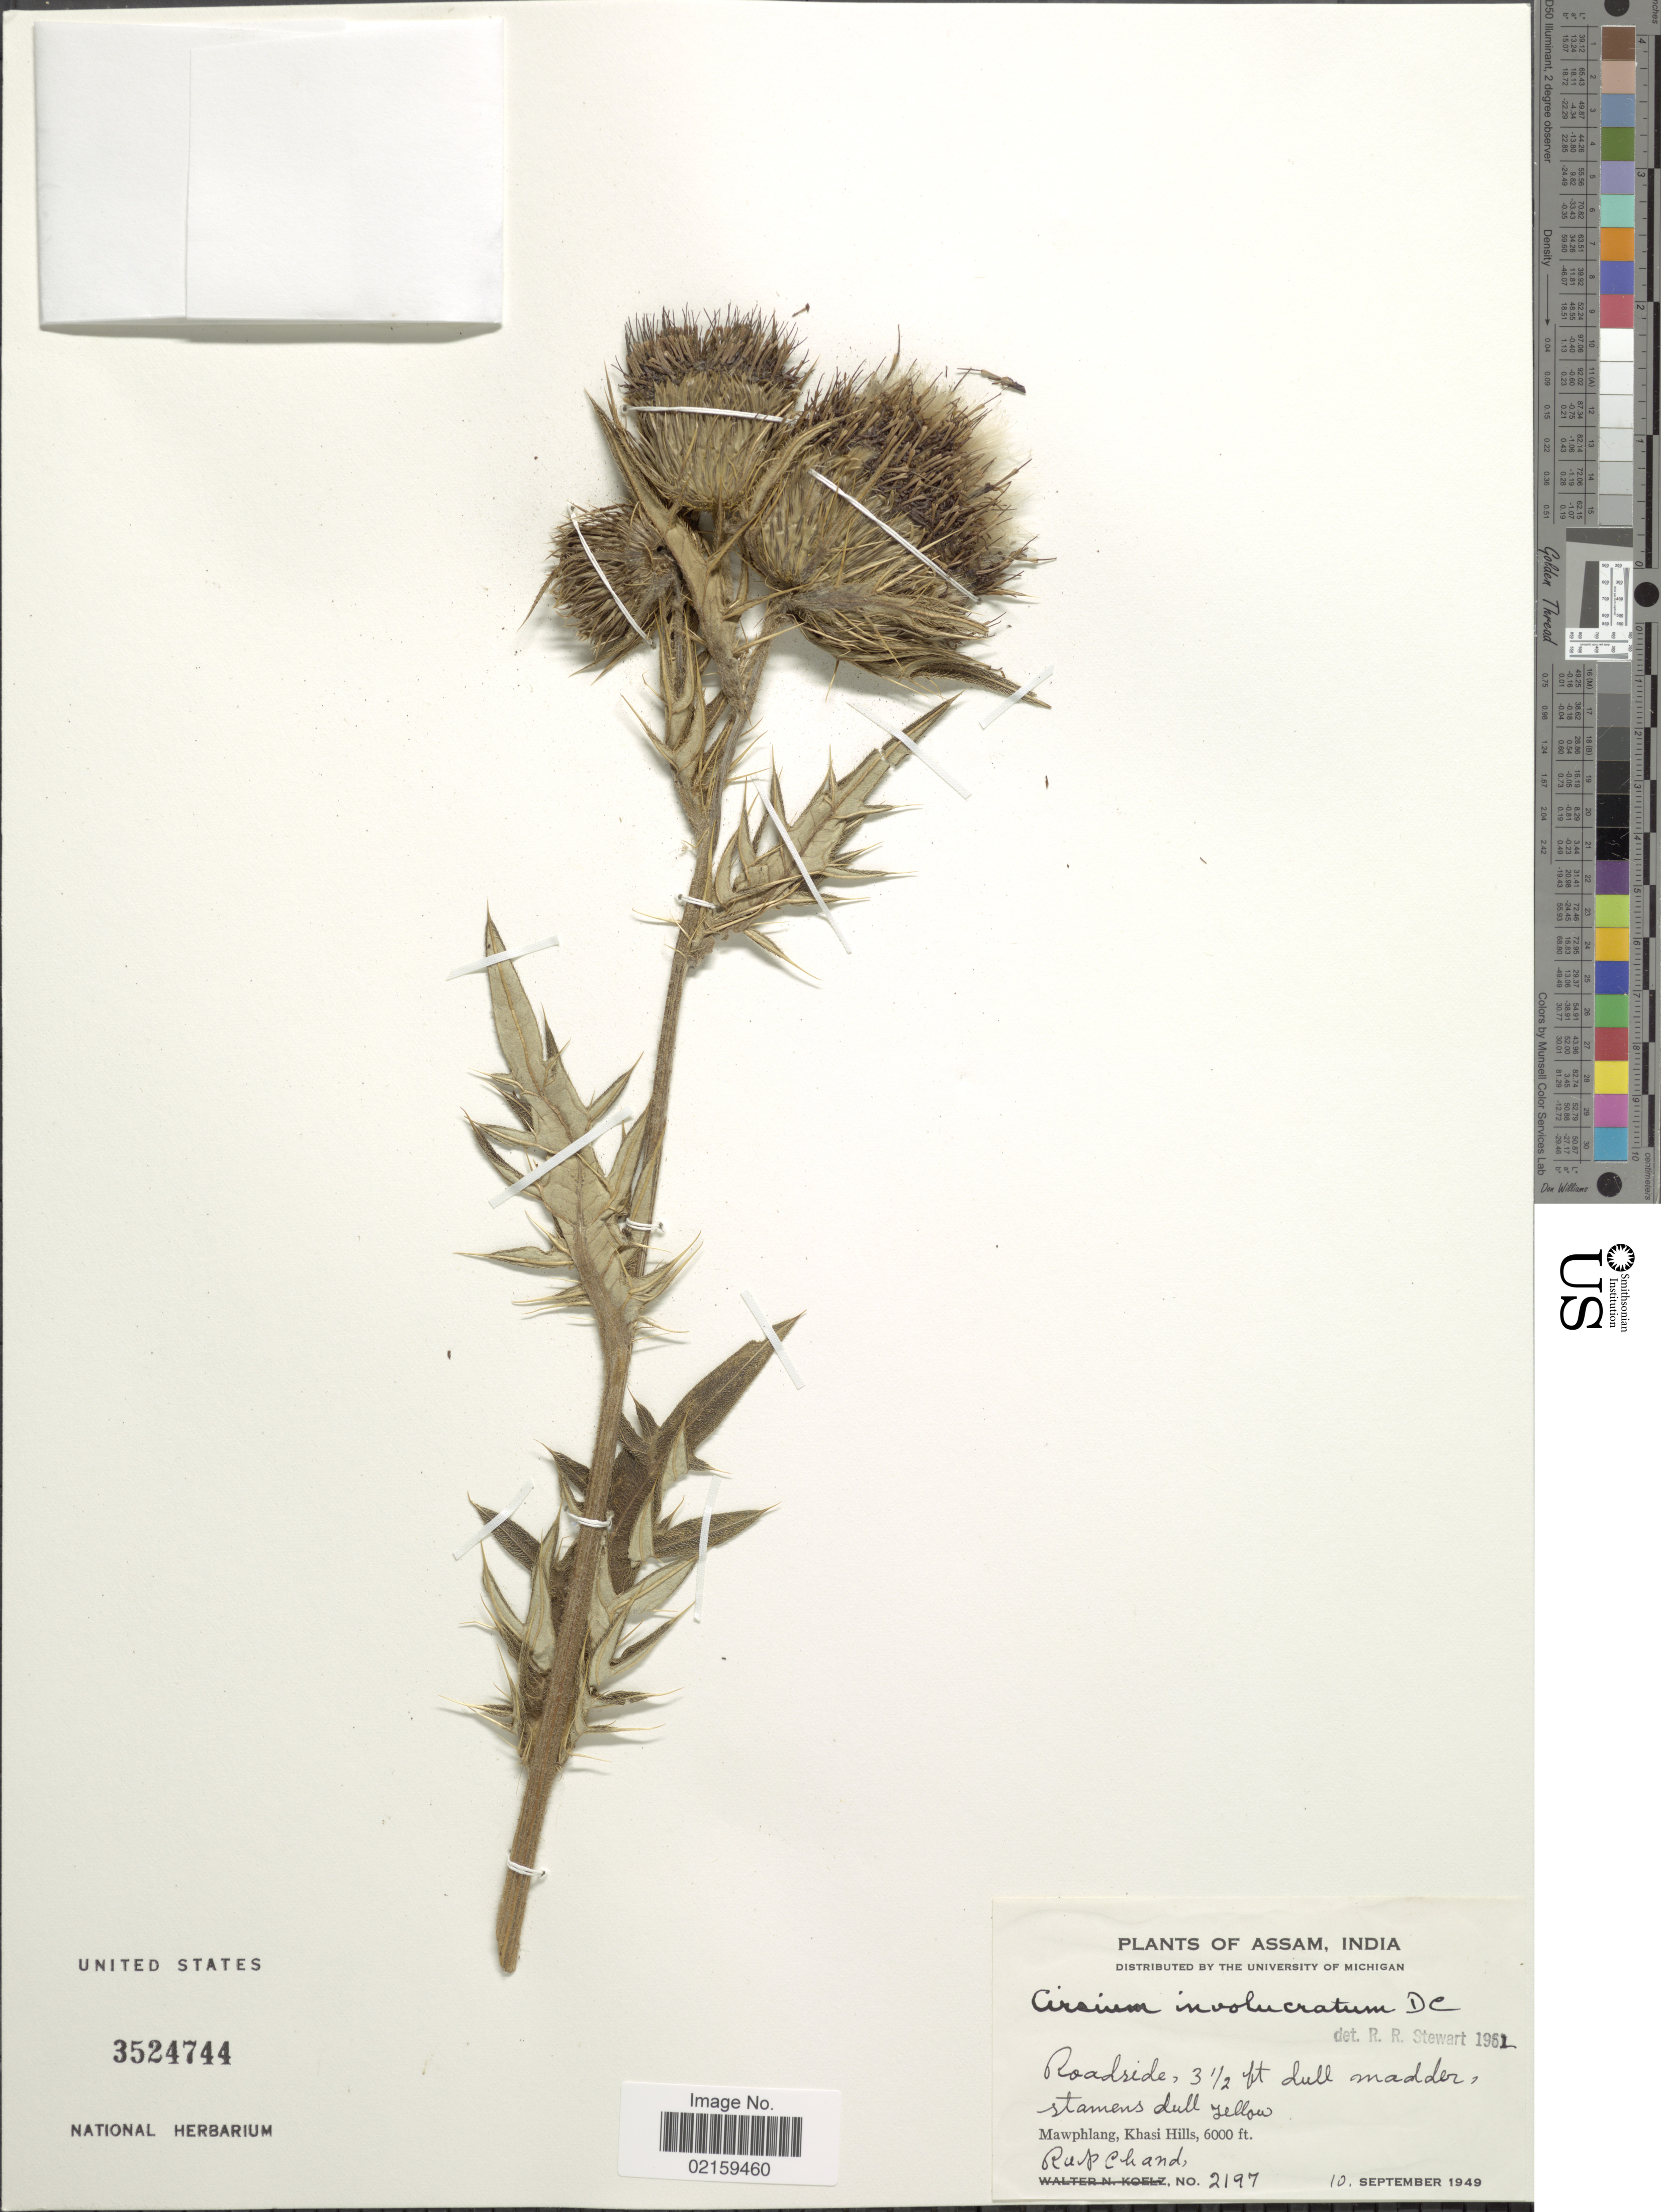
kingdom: Plantae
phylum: Tracheophyta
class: Magnoliopsida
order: Asterales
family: Asteraceae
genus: Cirsium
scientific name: Cirsium verutum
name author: (D. Don) Spreng.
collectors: R. Chand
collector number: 2197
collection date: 1949-09-10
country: India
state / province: Meghalaya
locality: Assam. Mawphlang, Khasi Hills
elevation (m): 1829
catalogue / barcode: US 3524744